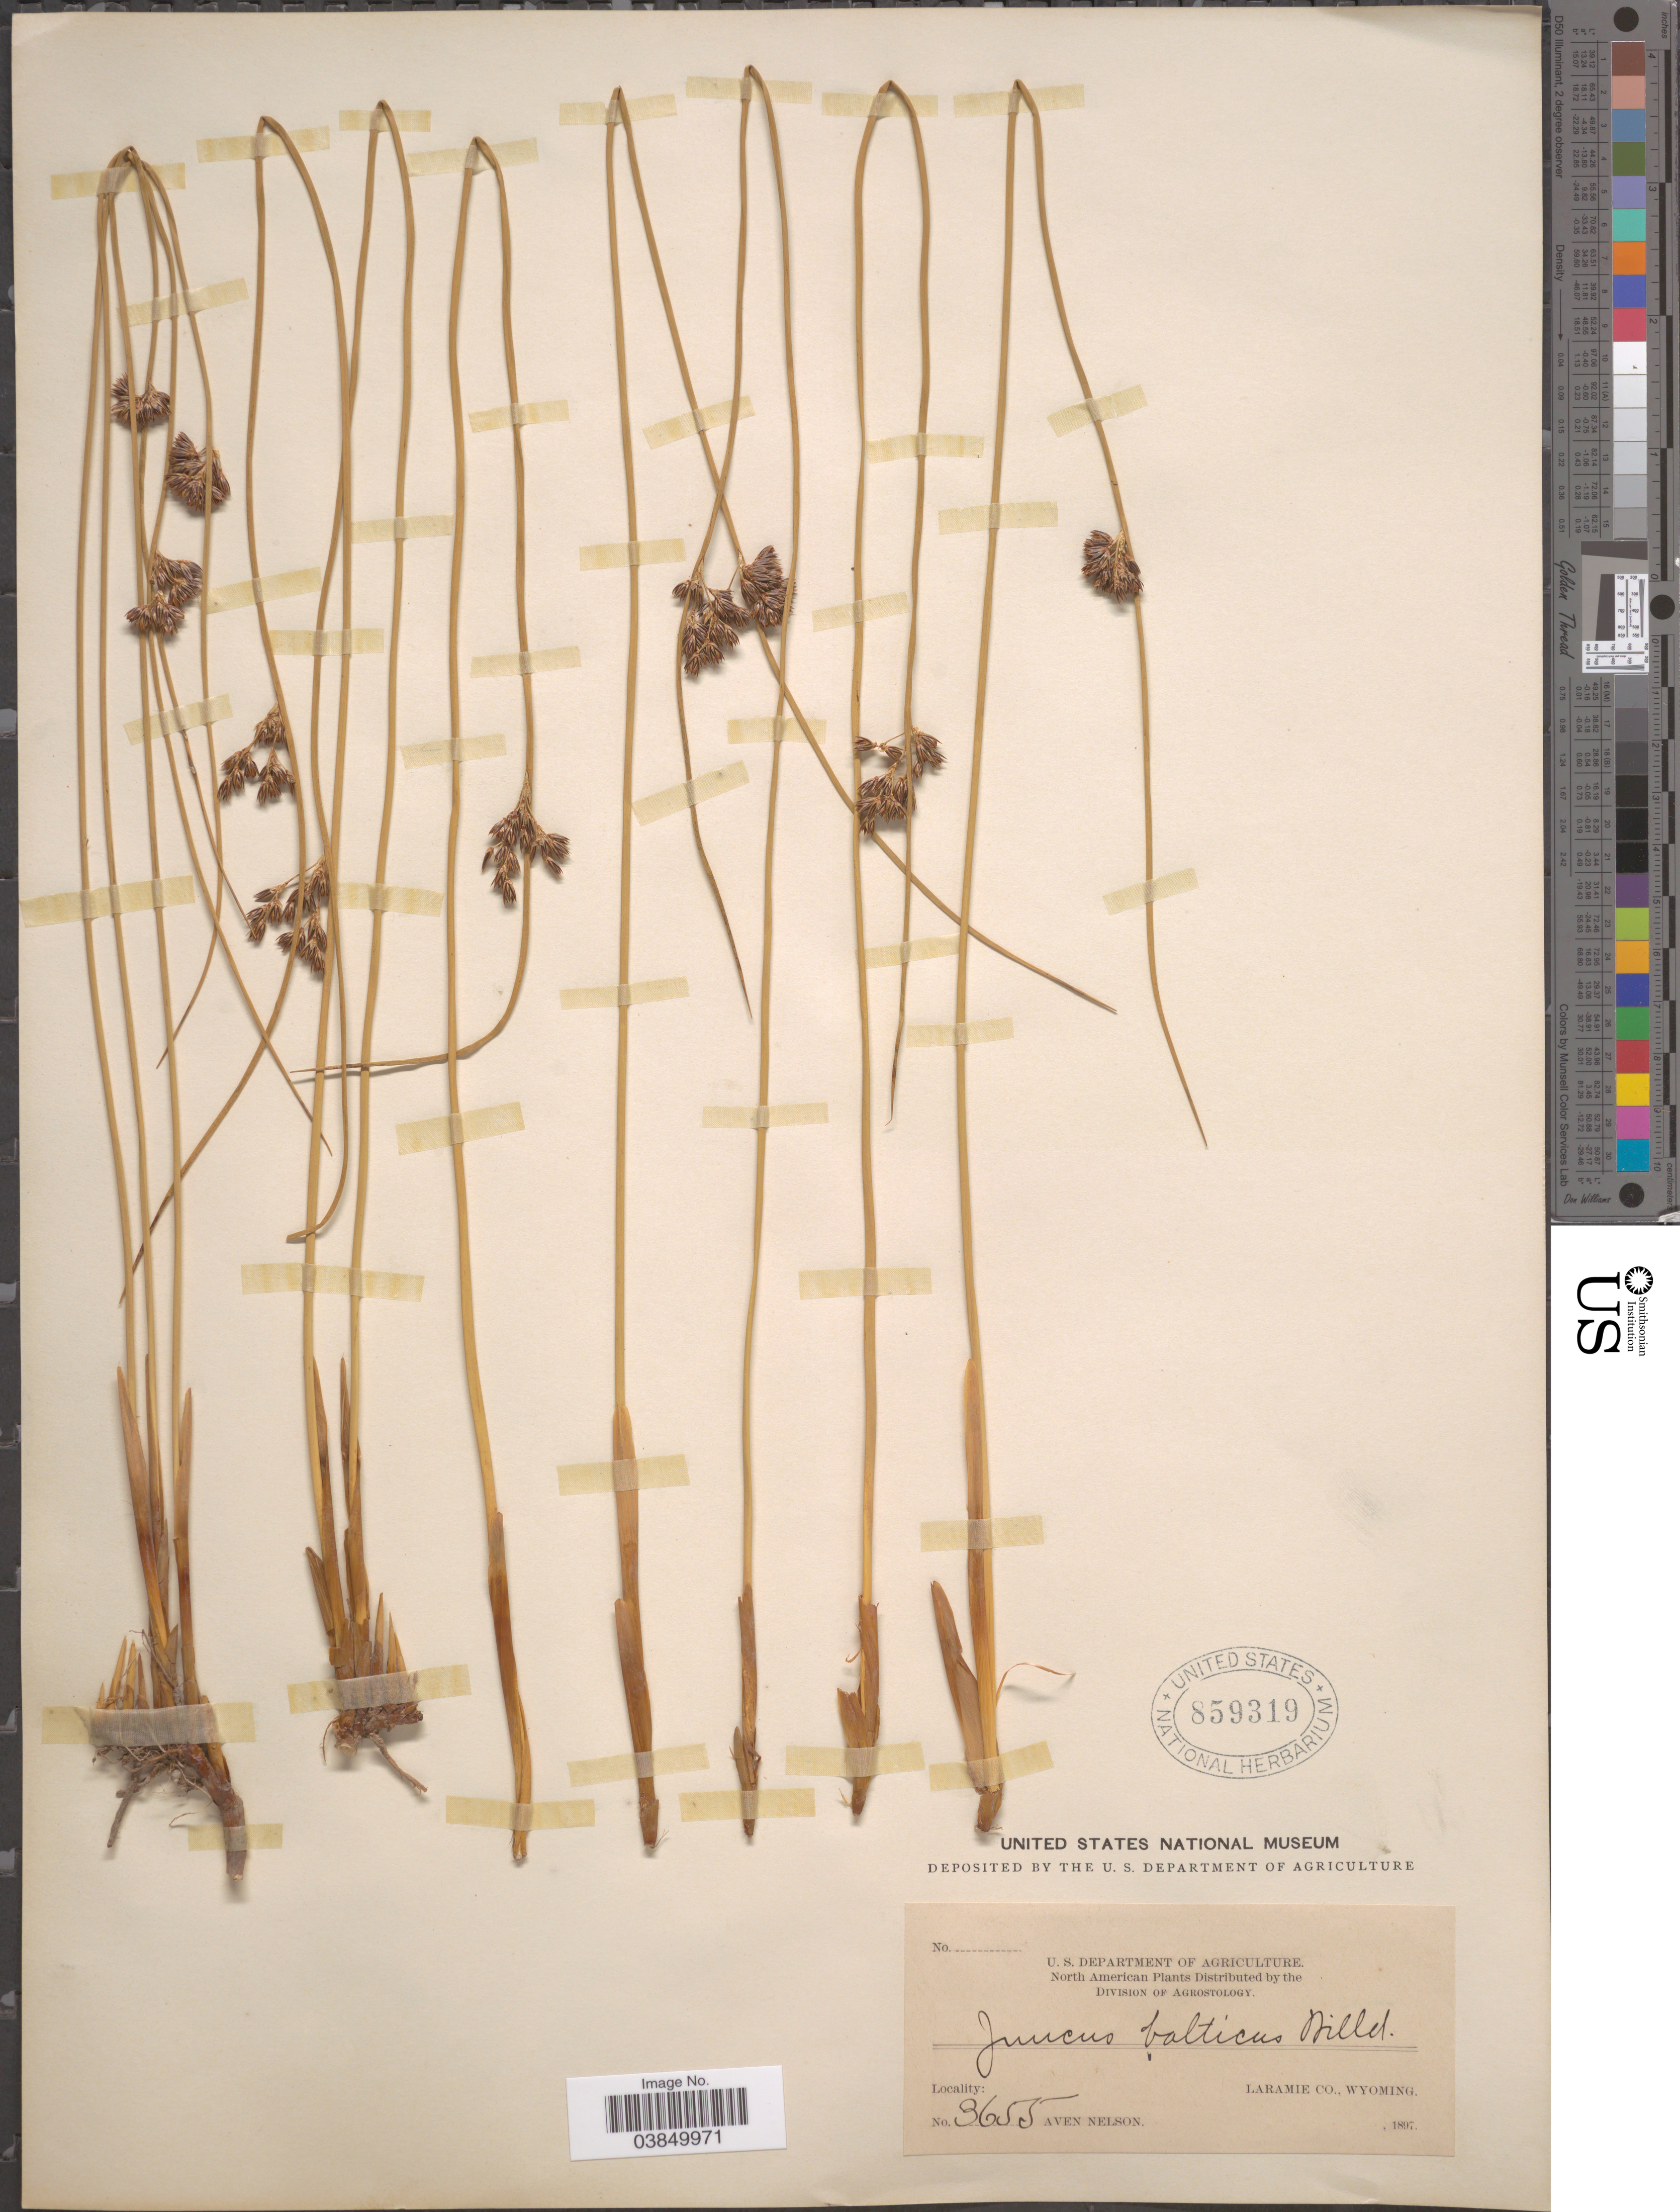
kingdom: Plantae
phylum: Tracheophyta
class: Liliopsida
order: Poales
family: Juncaceae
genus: Juncus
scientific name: Juncus balticus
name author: Willd.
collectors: A. Nelson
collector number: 3655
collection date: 1897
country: United States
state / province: Wyoming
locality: Laramie Co.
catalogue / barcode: US 859319